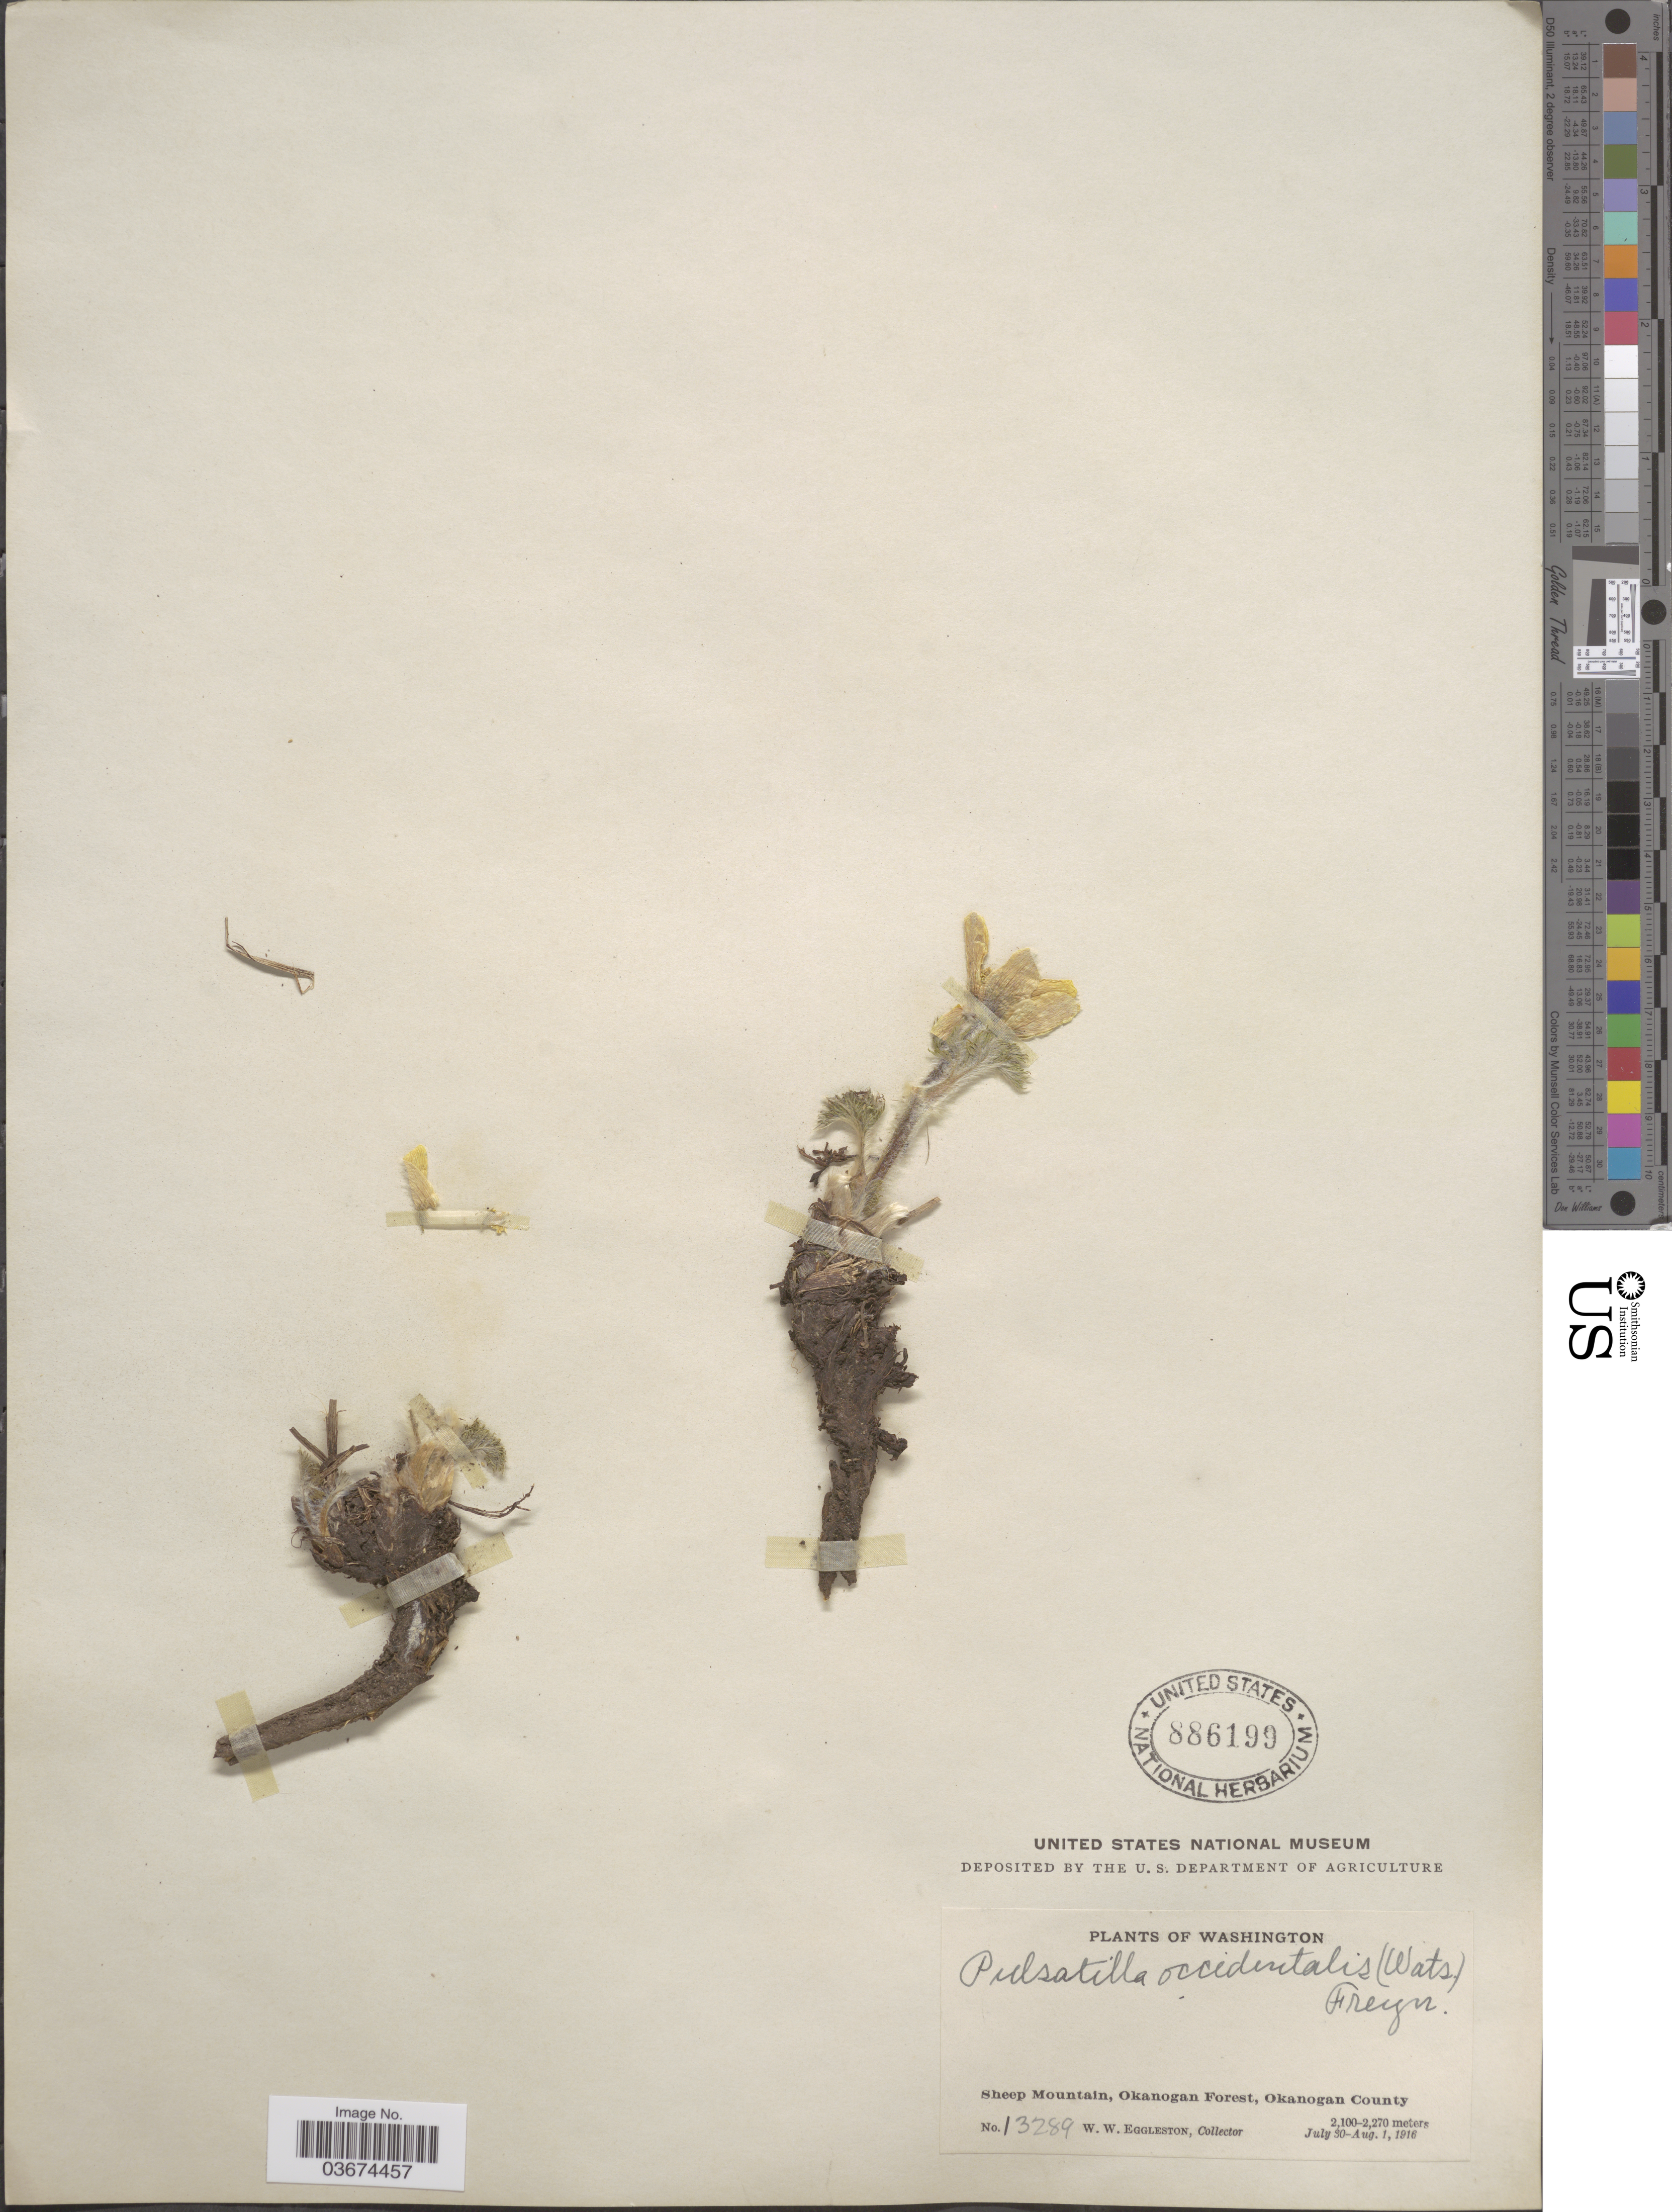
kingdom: Plantae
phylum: Tracheophyta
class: Magnoliopsida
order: Ranunculales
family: Ranunculaceae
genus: Pulsatilla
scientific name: Pulsatilla occidentalis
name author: (S. Watson) Freyn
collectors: W. W. Eggleston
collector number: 13289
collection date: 1916-07-30/1916-08-01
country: United States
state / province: Washington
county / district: Okanogan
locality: Sheep Mountain, Okanogan Forest, Okanogan County.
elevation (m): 2100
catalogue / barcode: US 886199